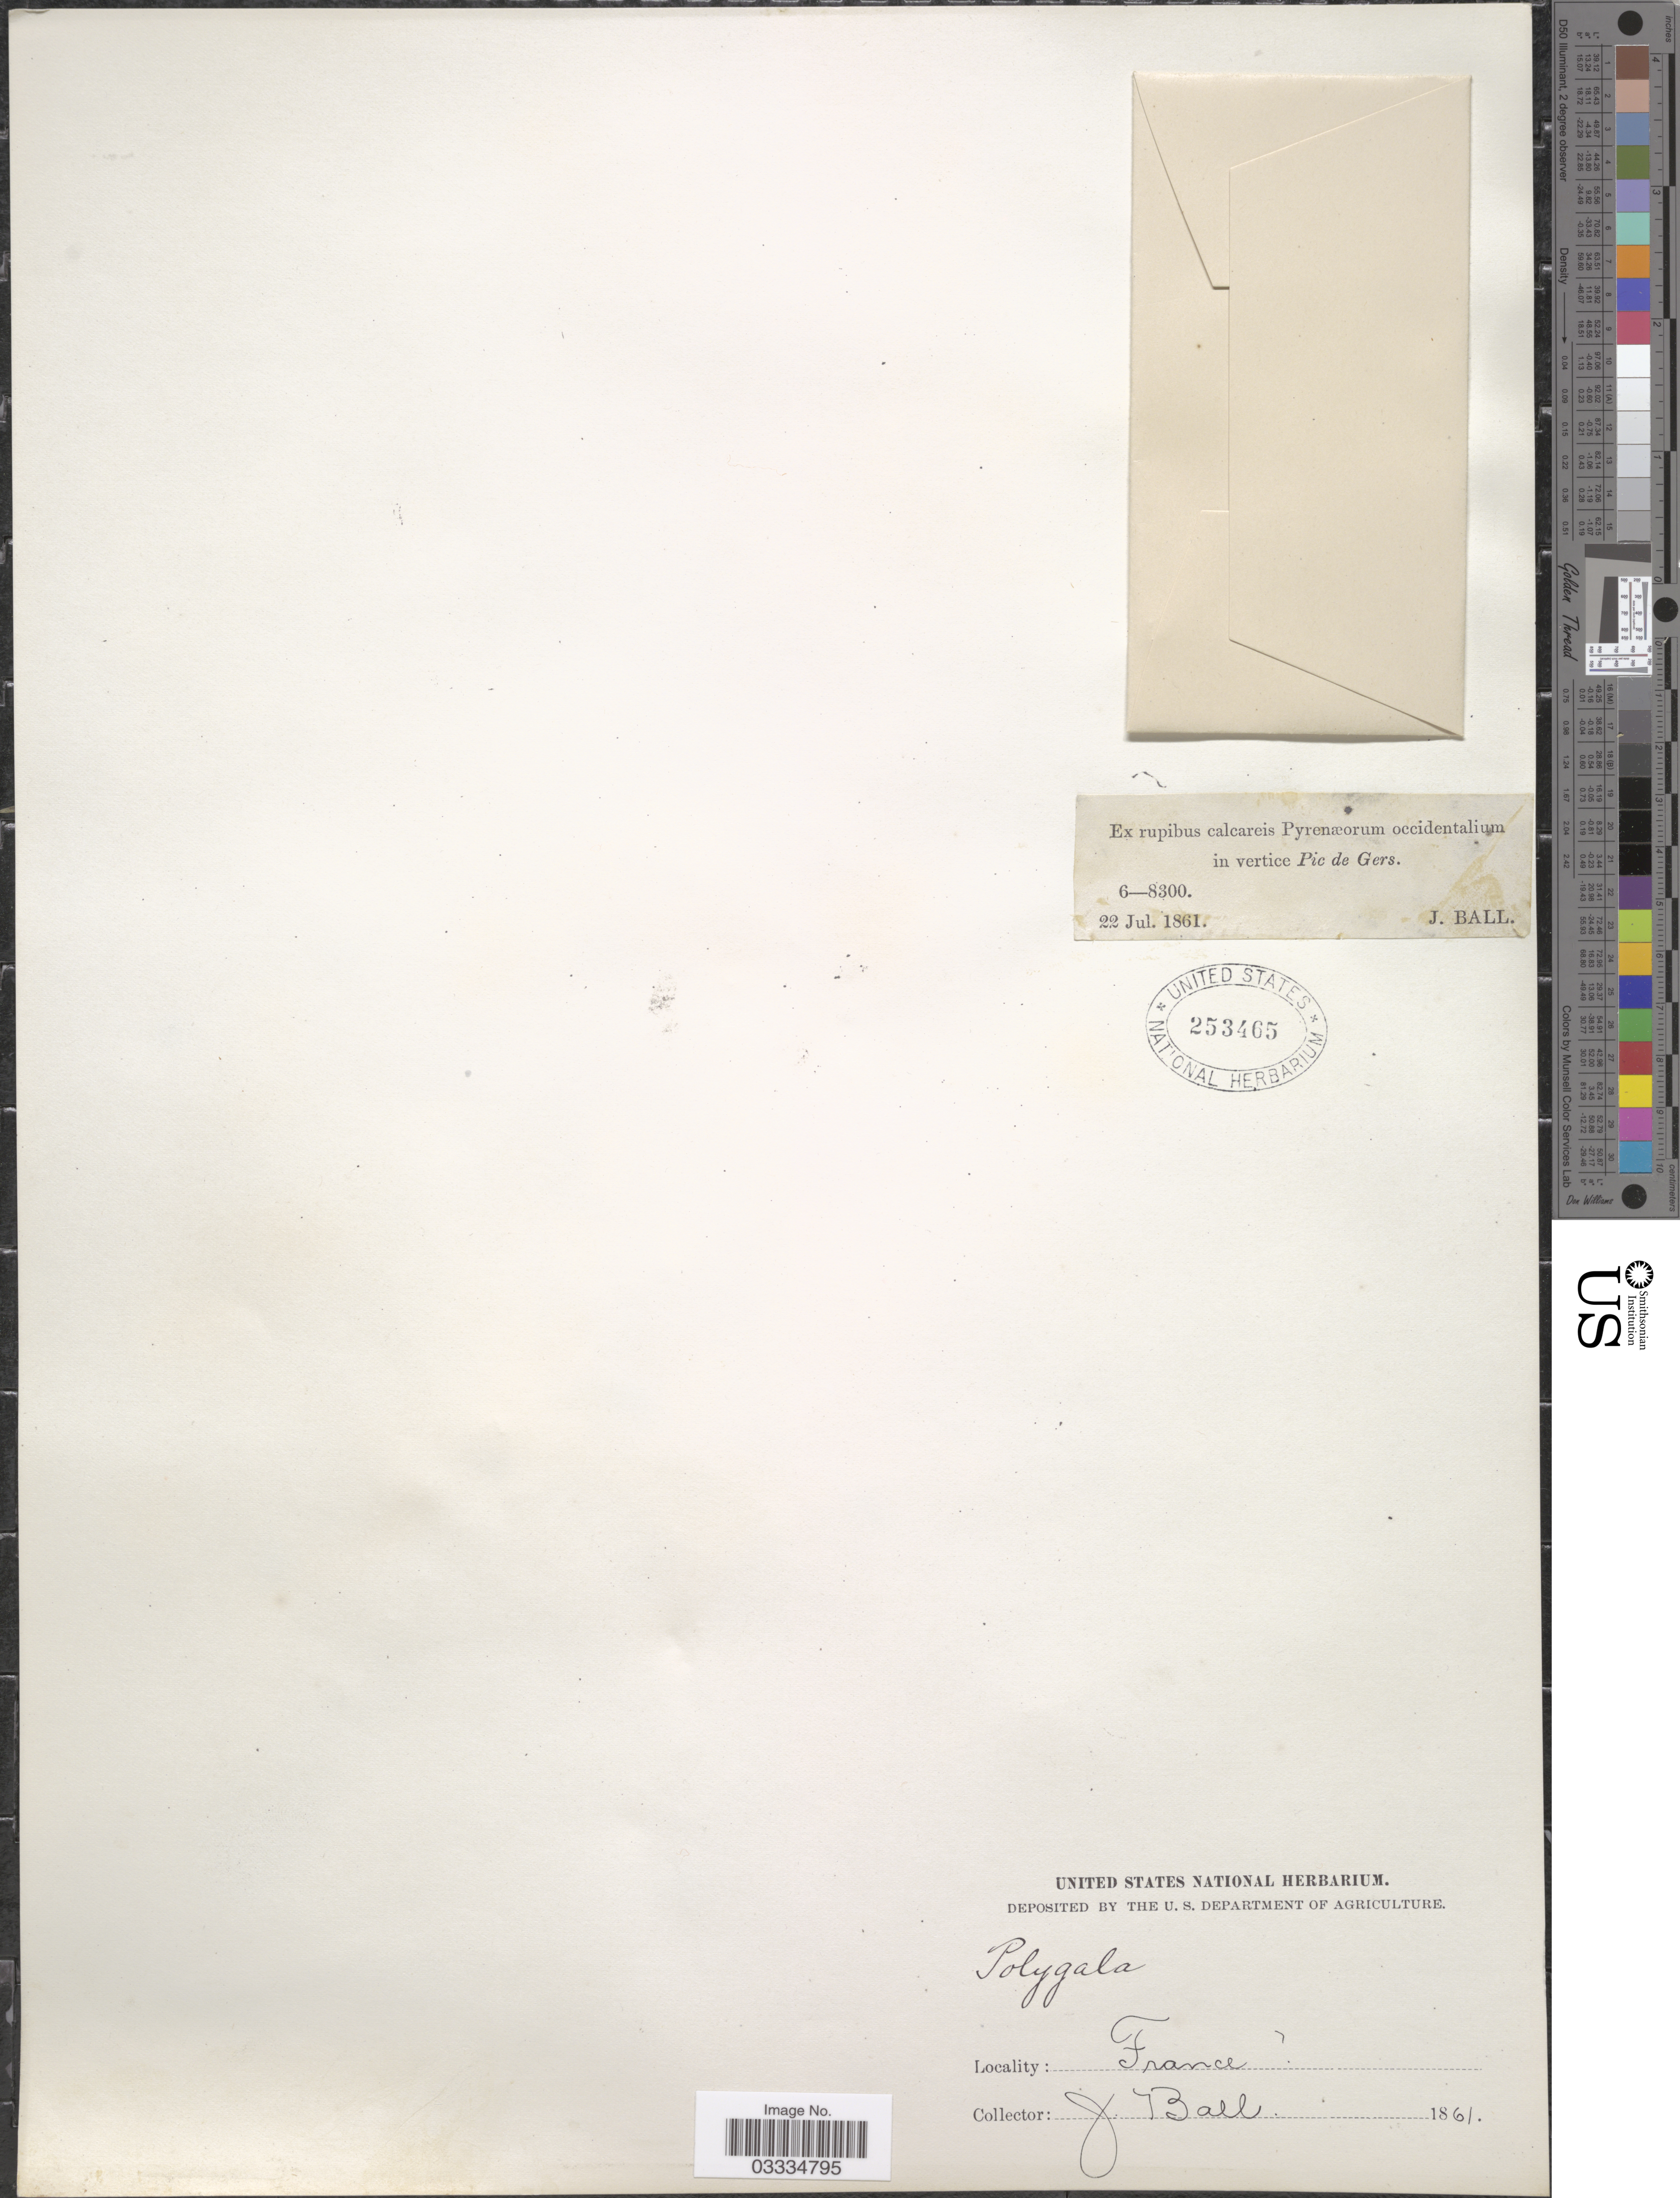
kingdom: Plantae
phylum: Tracheophyta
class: Magnoliopsida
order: Fabales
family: Polygalaceae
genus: Polygala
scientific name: Polygala sp.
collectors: J. Ball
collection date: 1861-06-22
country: France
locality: Ex rupibus calcareis Pyrenæorum occidentalium in vertice Pic de Gers.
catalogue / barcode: US 253465